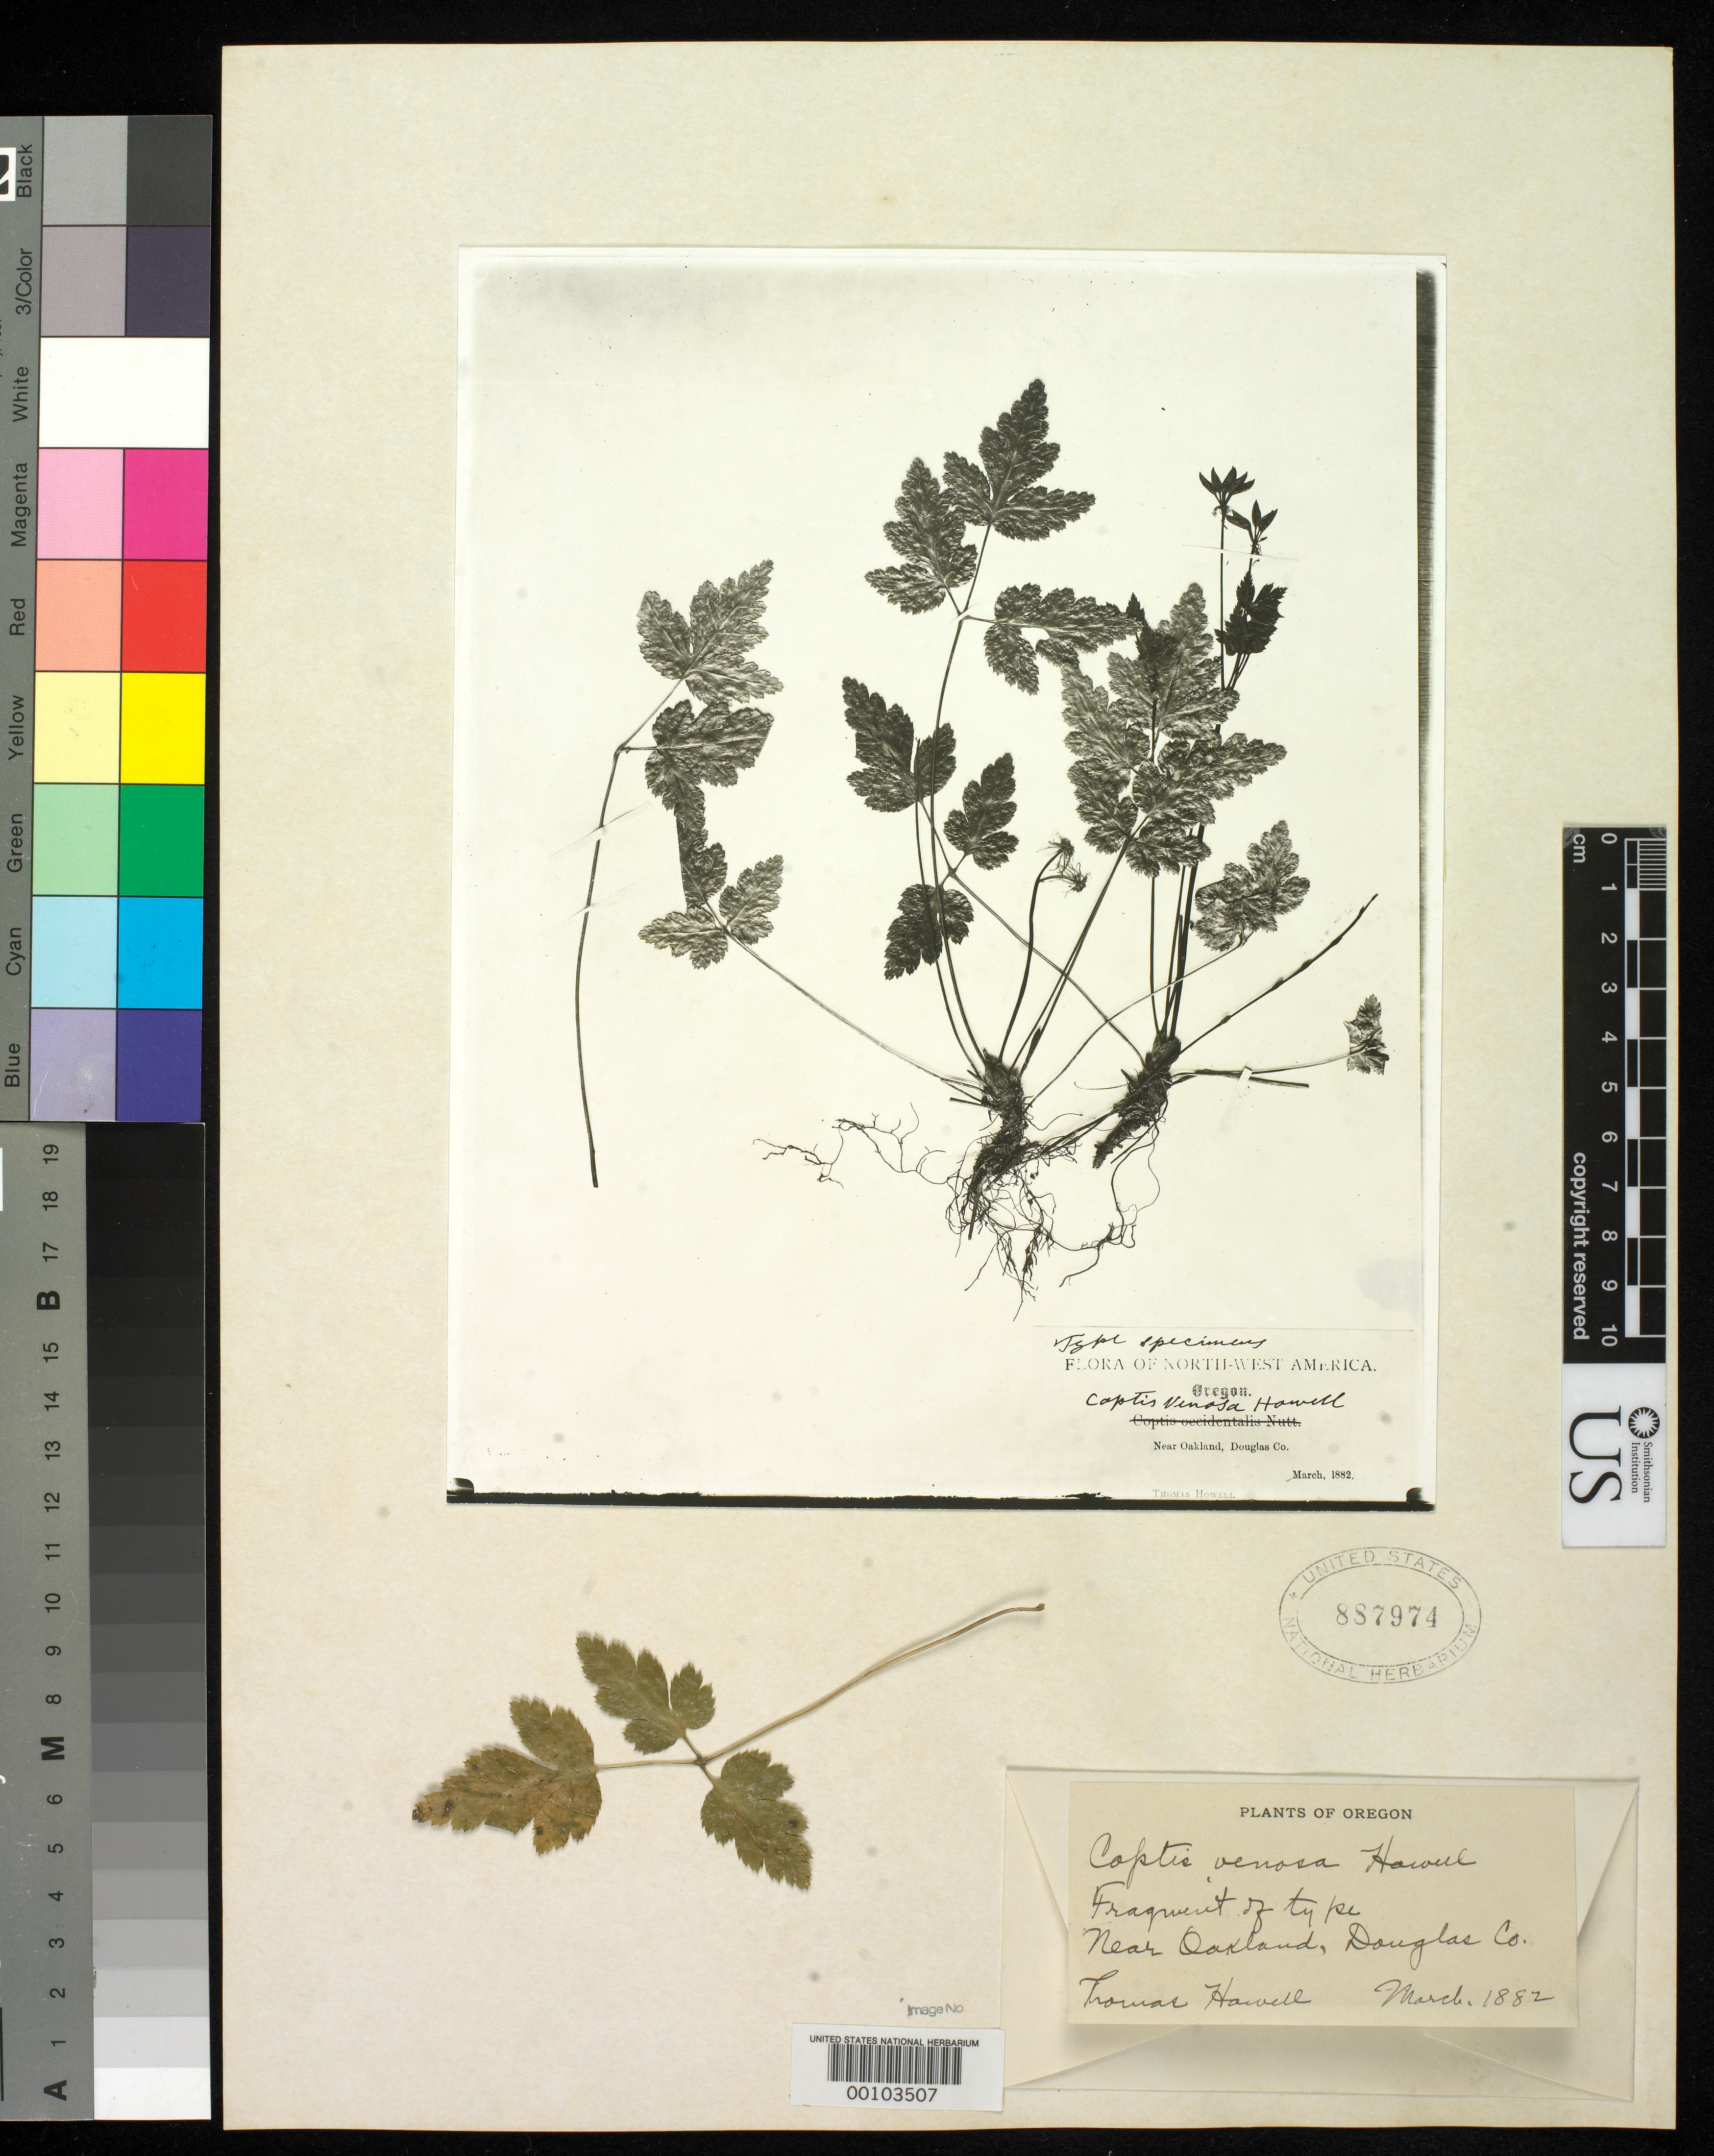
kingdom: Plantae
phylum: Tracheophyta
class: Magnoliopsida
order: Ranunculales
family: Ranunculaceae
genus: Coptis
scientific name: Coptis venosa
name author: Howell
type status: Type Fragment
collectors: T. J. Howell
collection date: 1882-03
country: United States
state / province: Oregon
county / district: Douglas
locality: Near Oakland, Douglas Co.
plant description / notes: Photograph and fragmentary material of type specimen ex herb. unknown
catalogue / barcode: US 887974